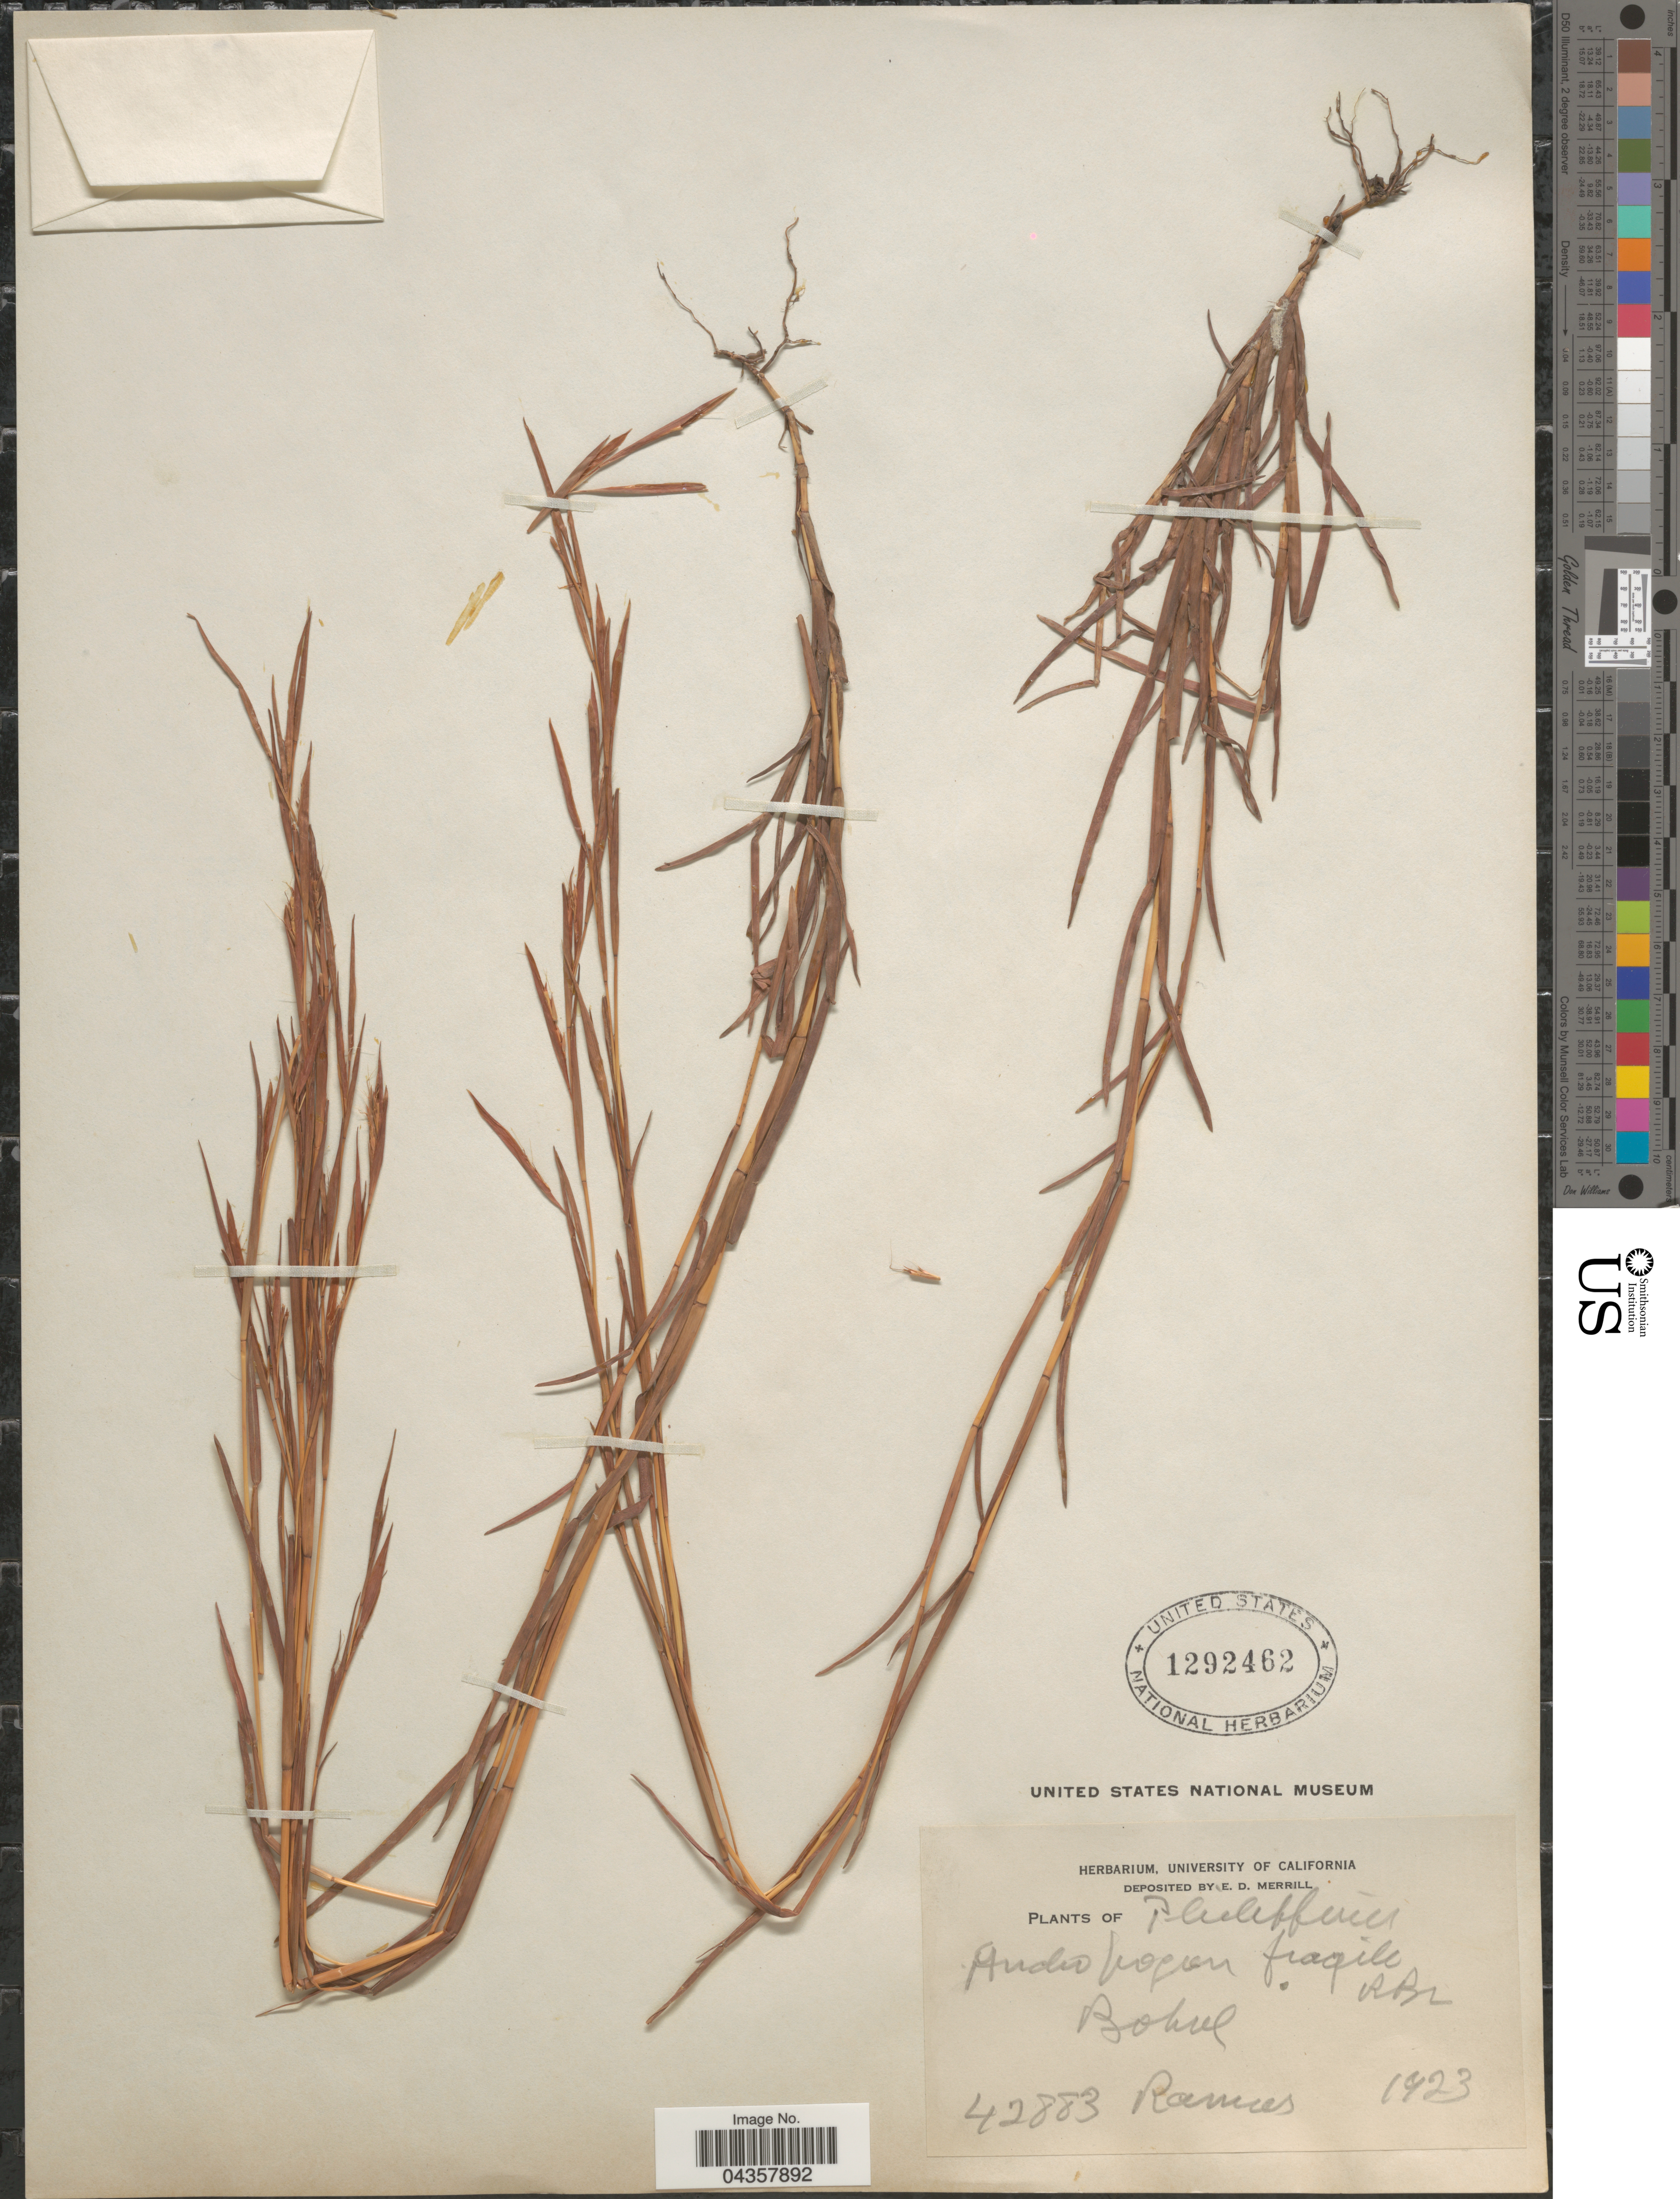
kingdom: Plantae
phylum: Tracheophyta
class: Liliopsida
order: Poales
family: Poaceae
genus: Schizachyrium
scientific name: Schizachyrium fragile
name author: (R. Br.) A. Camus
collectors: -. Ramos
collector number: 42883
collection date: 1923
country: Philippines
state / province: Central Visayas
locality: Bohol.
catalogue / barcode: US 1292462